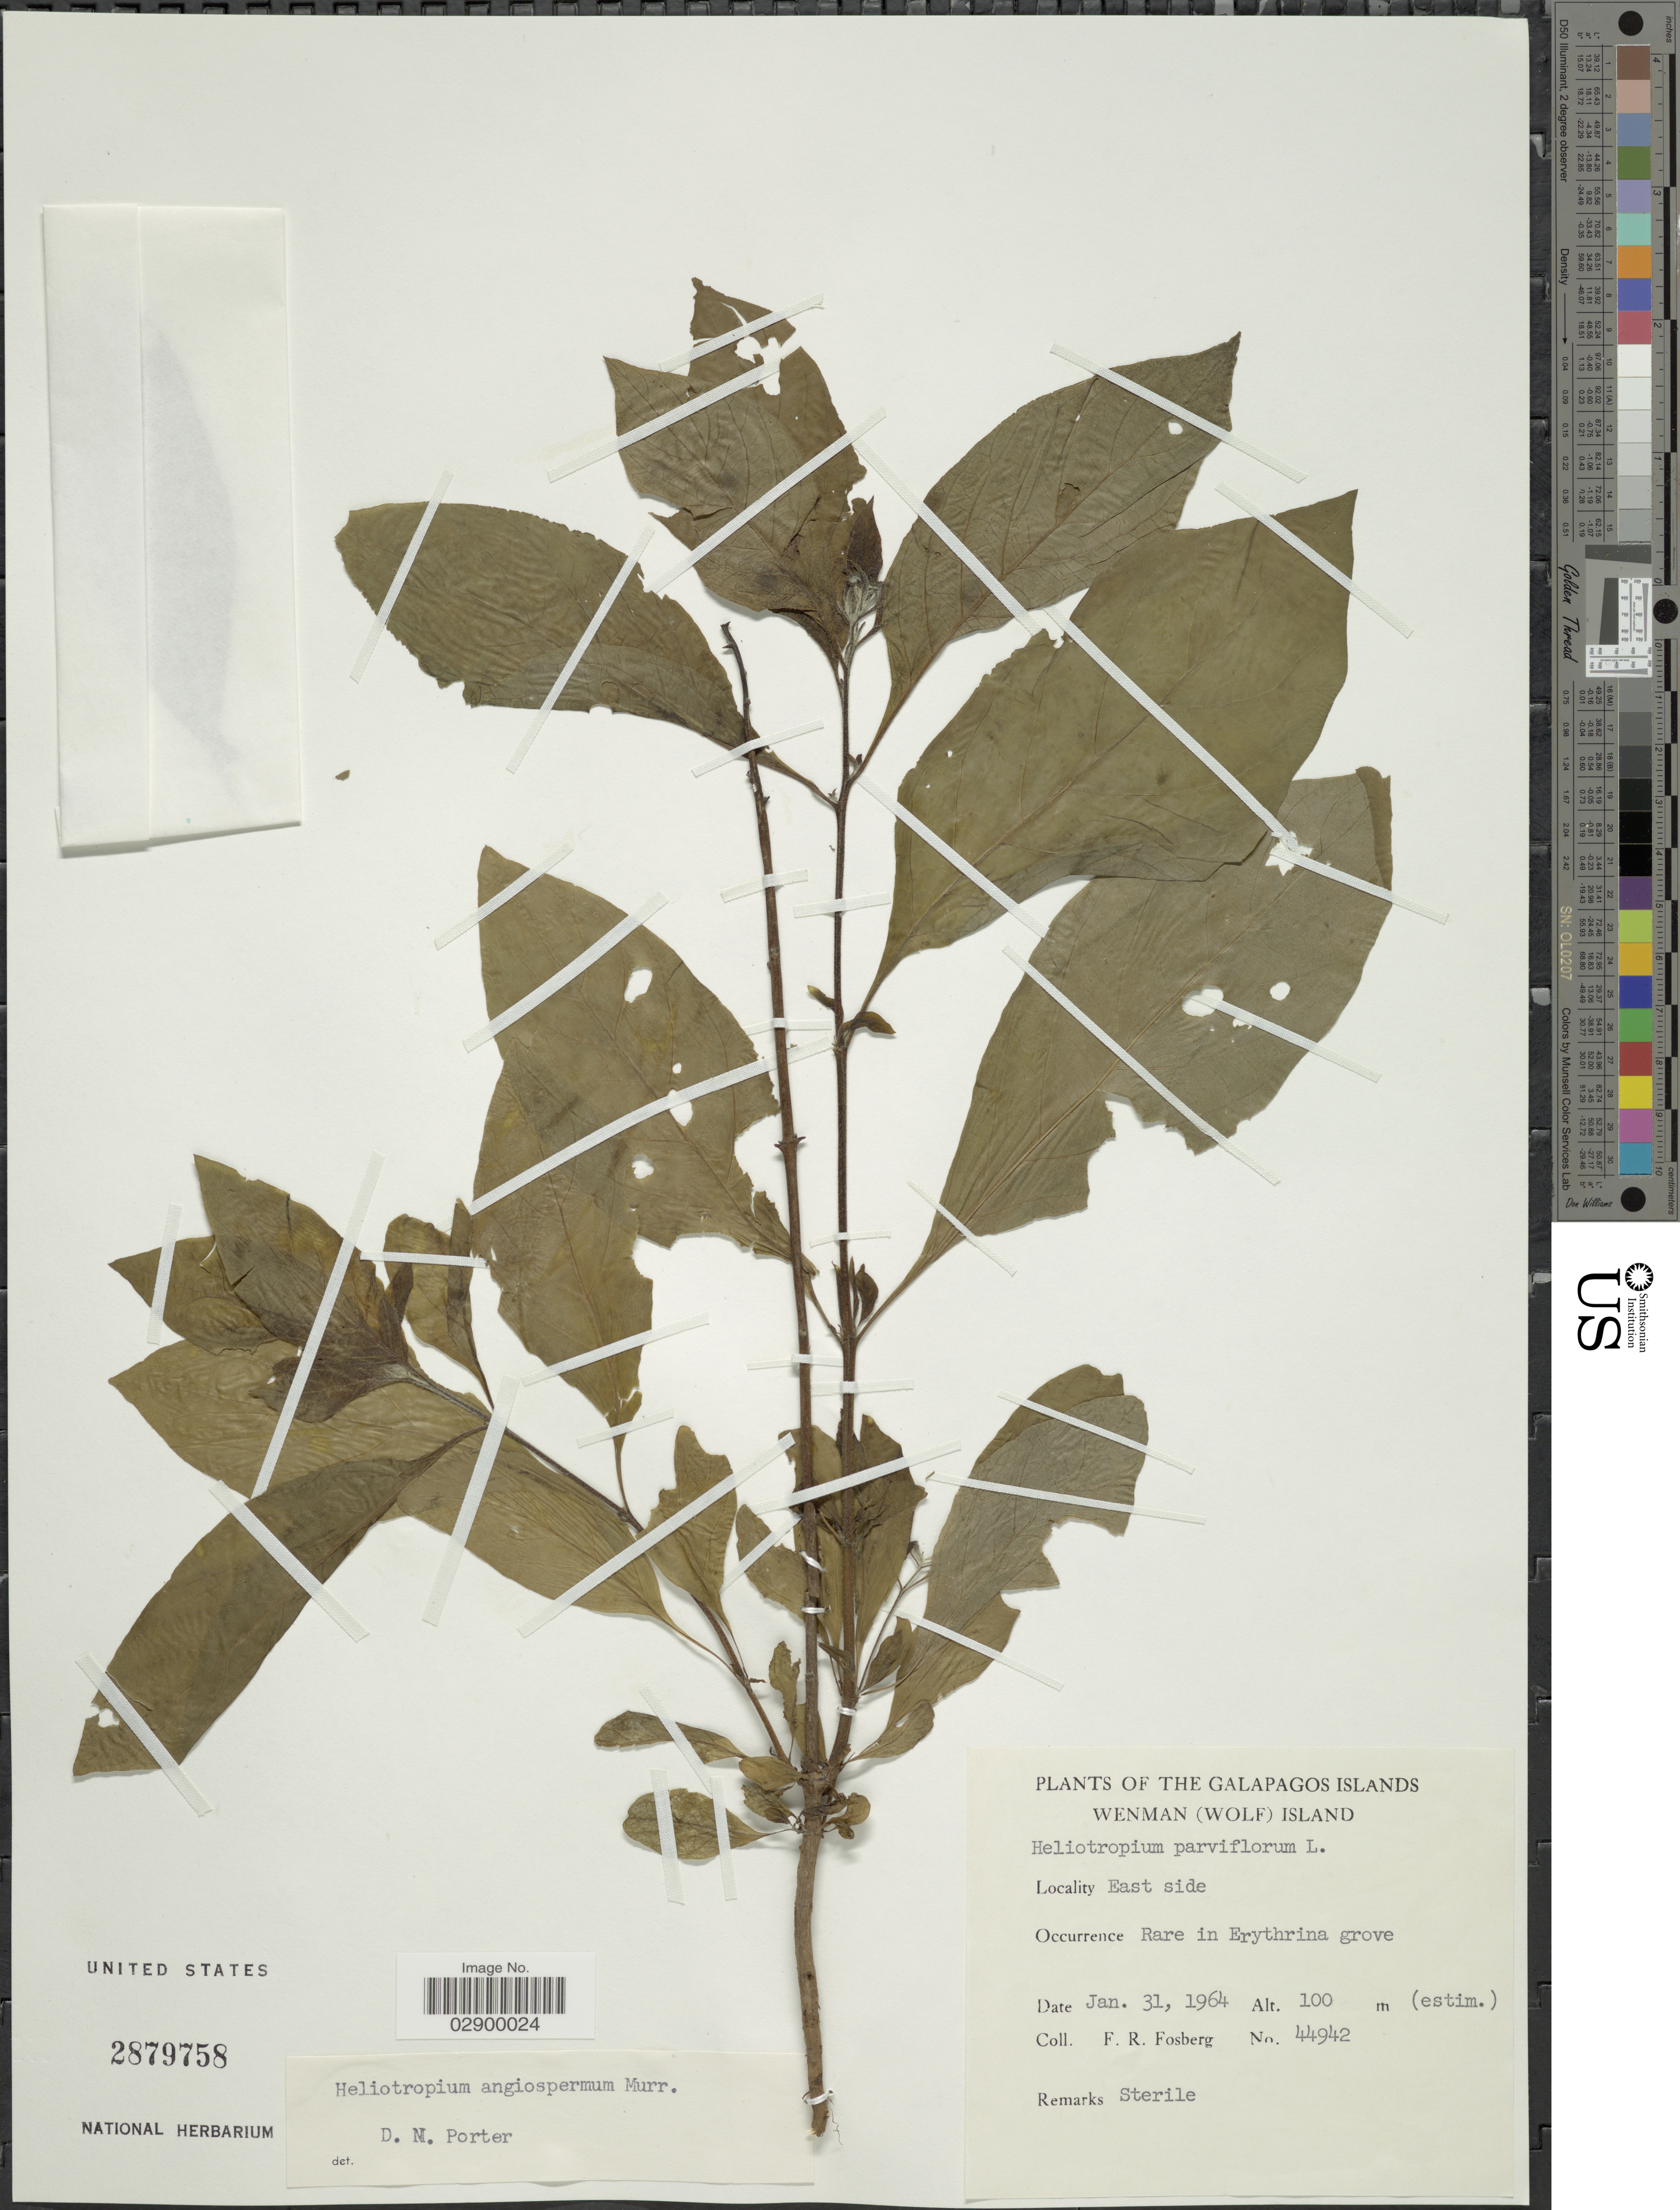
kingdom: Plantae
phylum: Tracheophyta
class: Magnoliopsida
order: Boraginales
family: Heliotropiaceae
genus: Heliotropium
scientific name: Heliotropium angiospermum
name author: Murray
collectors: F. R. Fosberg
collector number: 44942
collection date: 1964-01-31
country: Ecuador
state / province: Colón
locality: The Galapagos Islands. Wenman (Wolf) Island. East side.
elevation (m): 100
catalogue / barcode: US 2879758